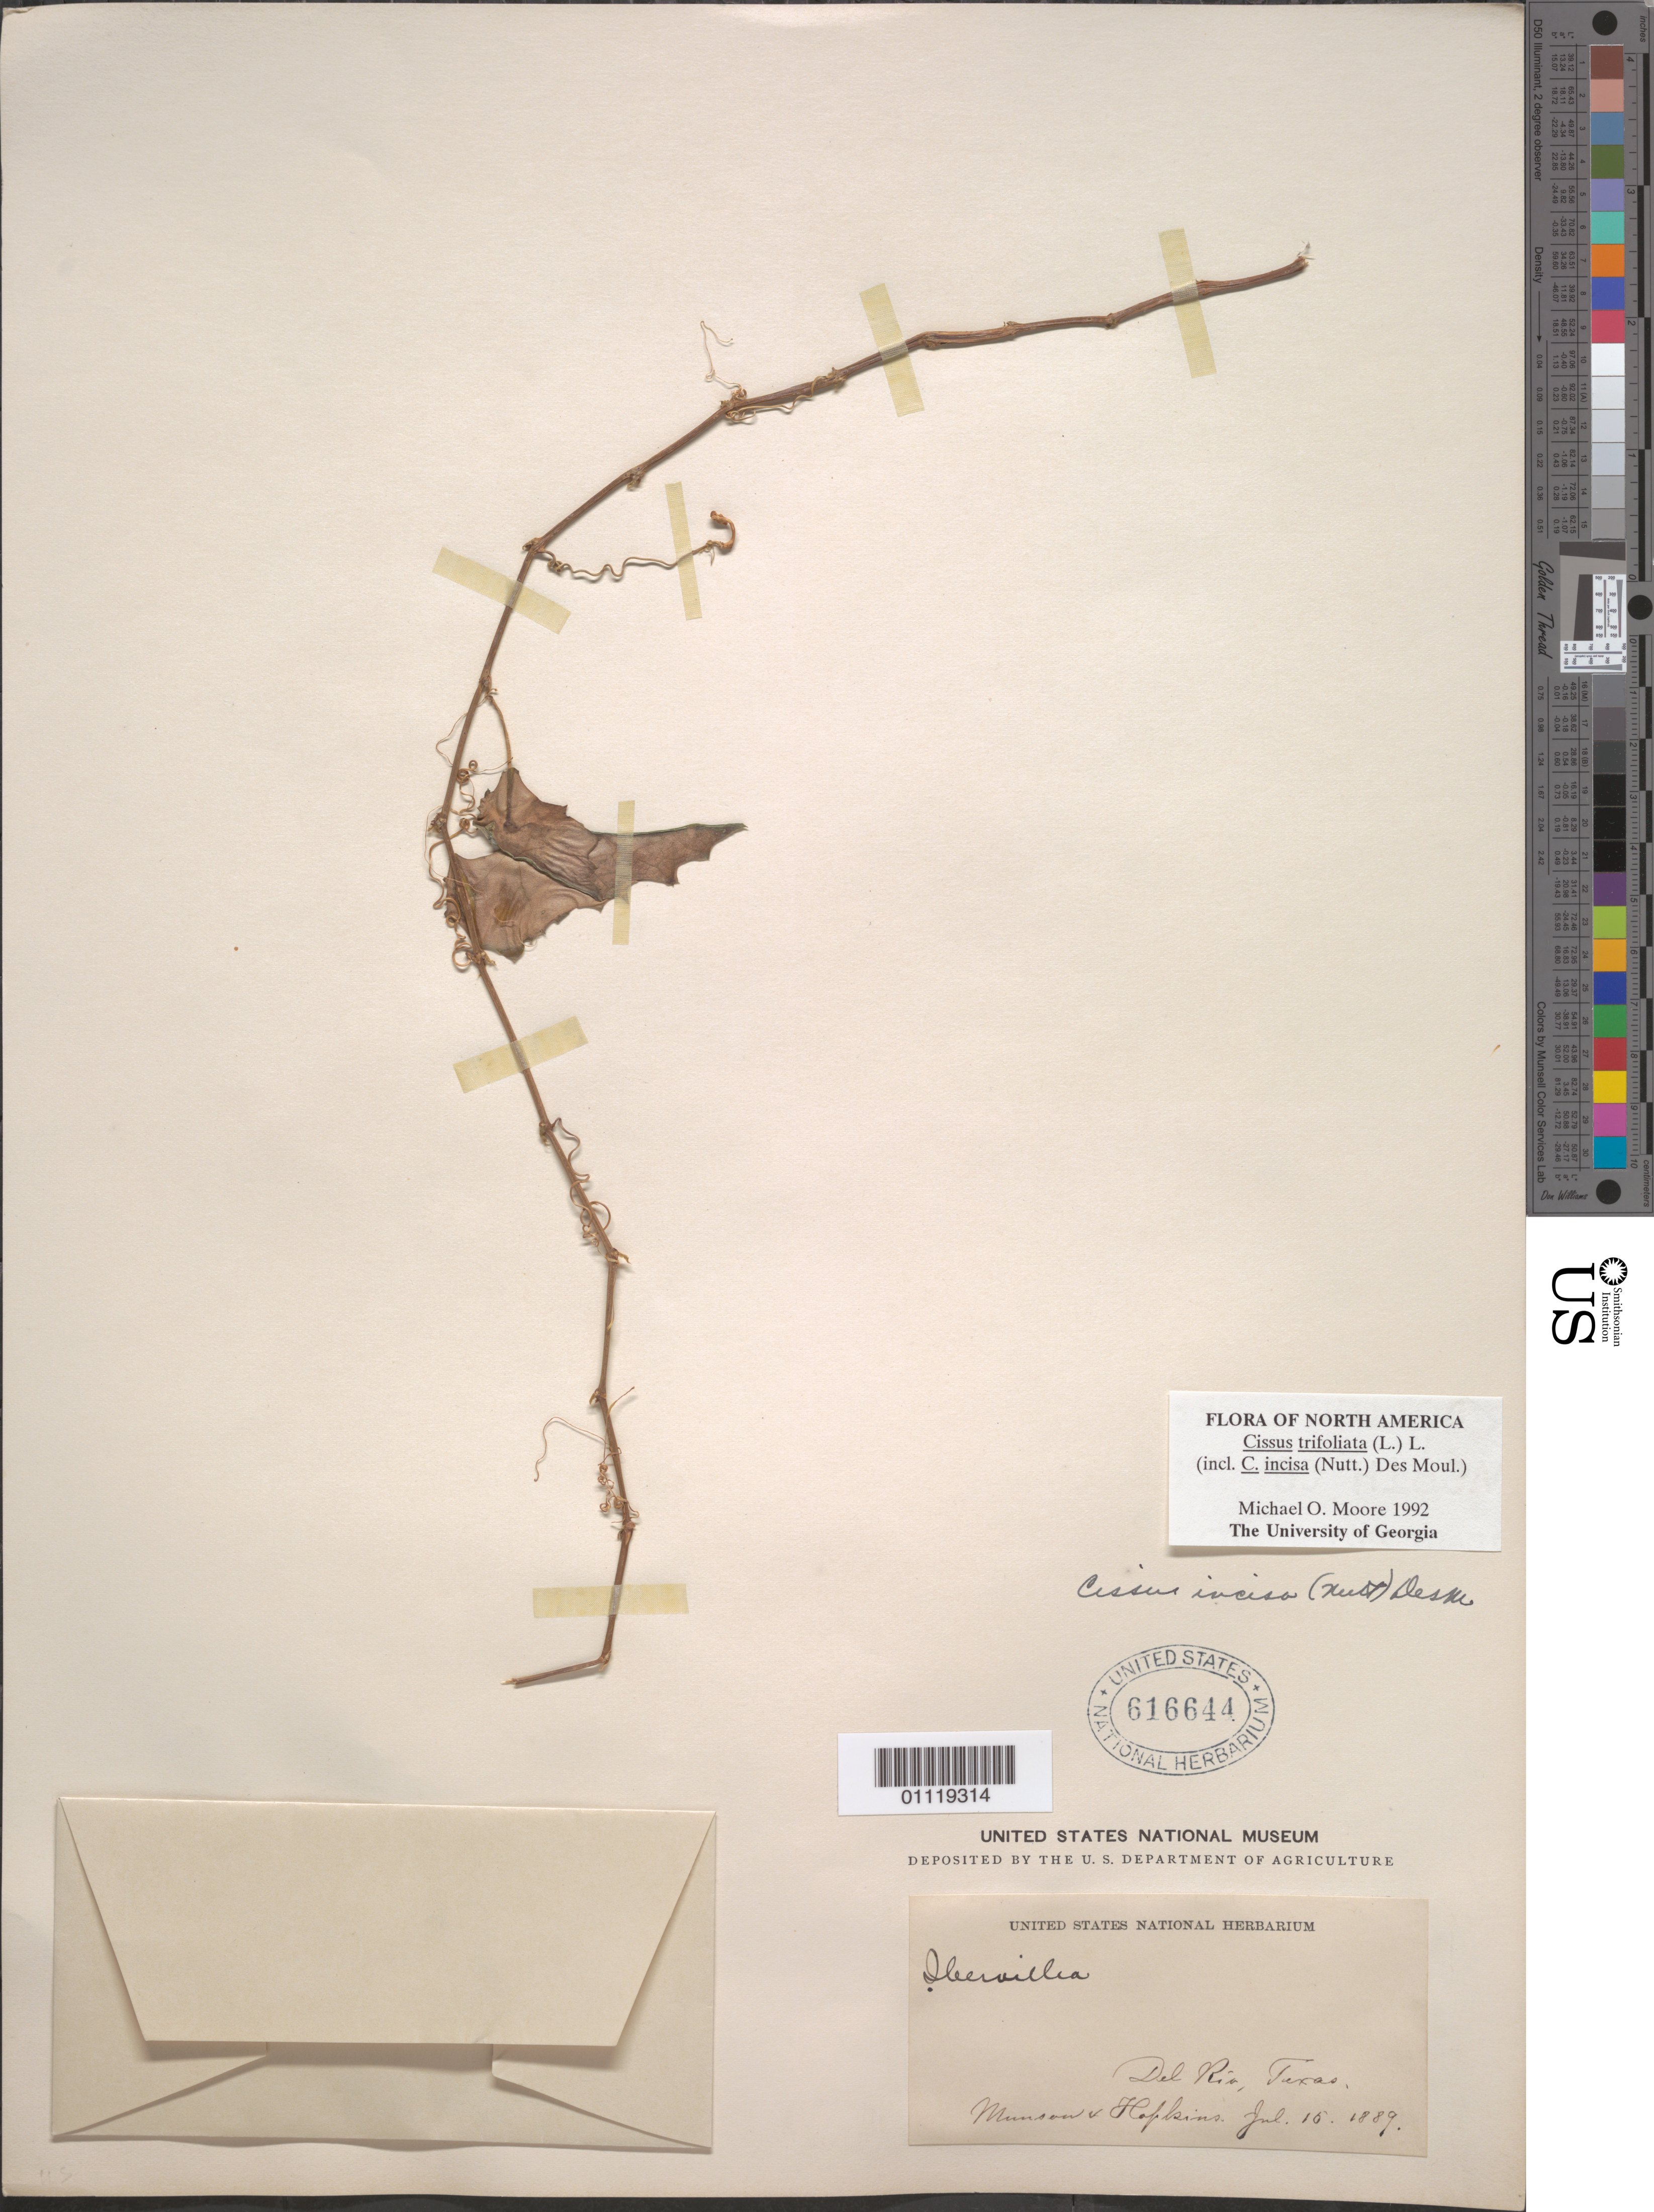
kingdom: Plantae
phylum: Tracheophyta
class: Magnoliopsida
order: Vitales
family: Vitaceae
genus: Cissus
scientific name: Cissus trifoliata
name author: (L.) L.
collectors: M. J. G. Hopkins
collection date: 1889-07-15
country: United States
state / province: Texas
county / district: Del Rio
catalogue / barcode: US 616644